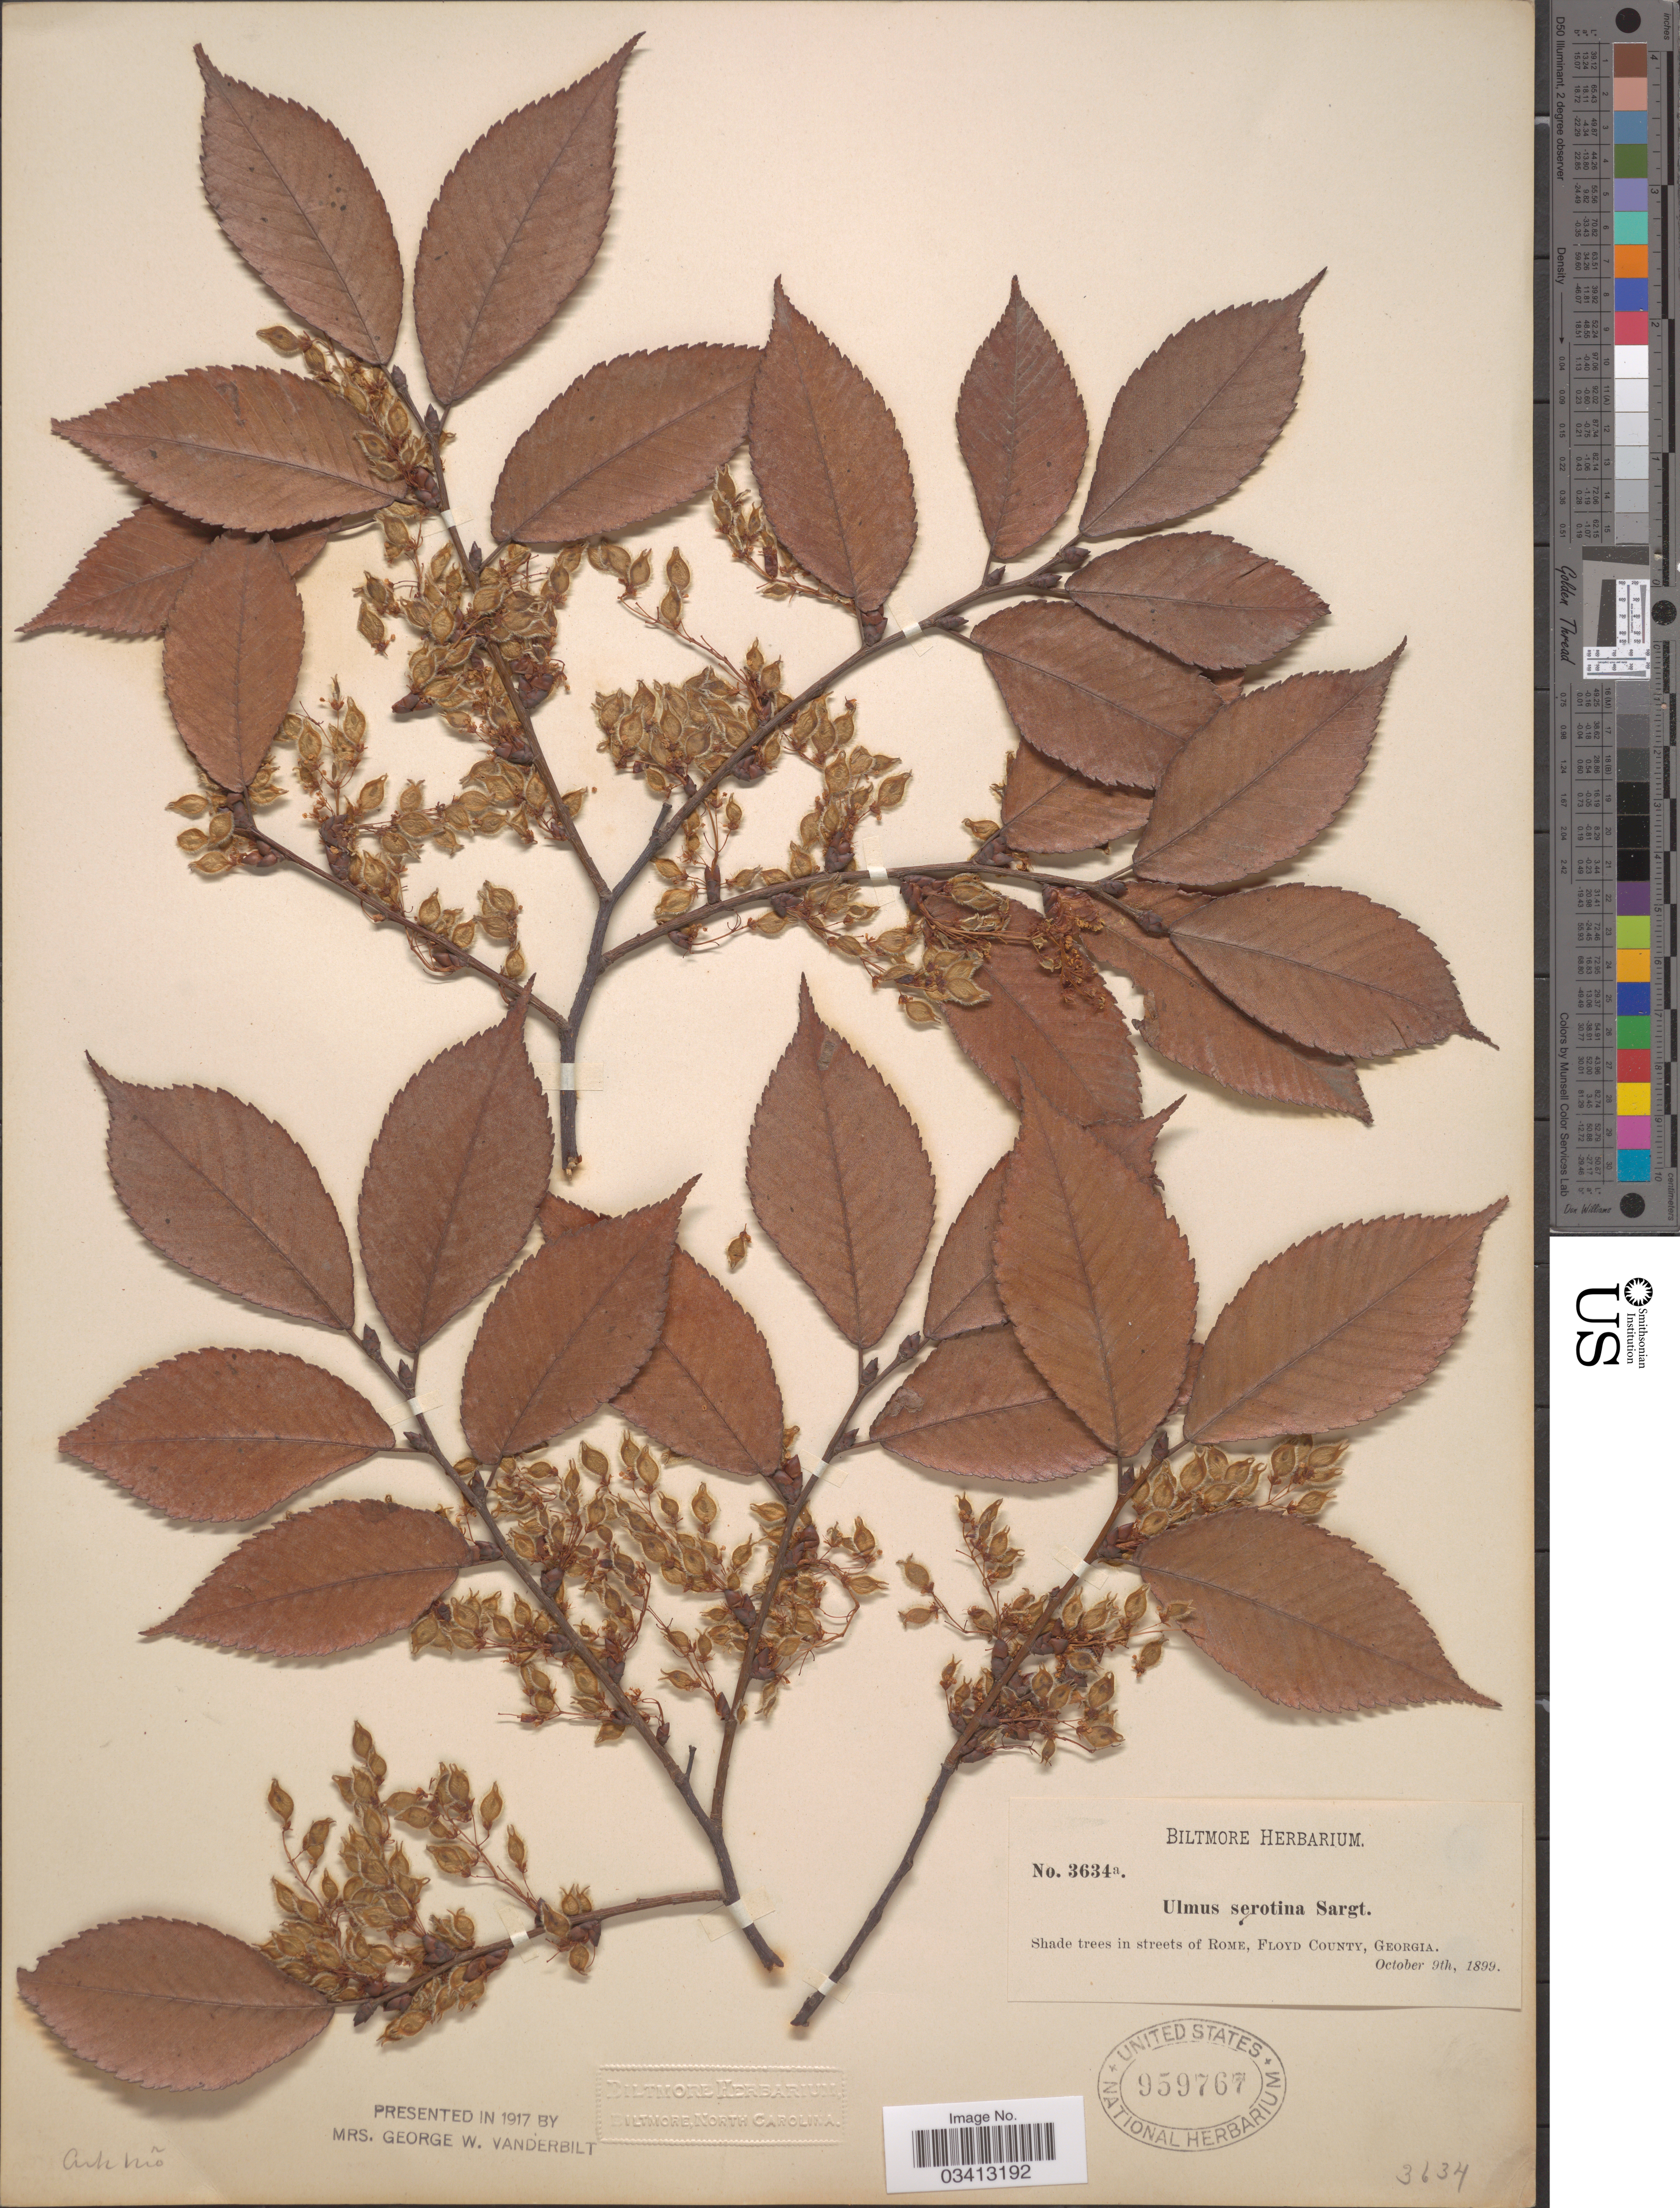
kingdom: Plantae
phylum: Tracheophyta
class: Magnoliopsida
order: Rosales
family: Ulmaceae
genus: Ulmus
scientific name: Ulmus serotina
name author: Sarg.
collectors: ex herb. Biltmore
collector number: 3634a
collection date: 1899-10-09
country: United States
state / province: Georgia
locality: In streets of Rome, Floyd County.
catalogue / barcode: US 959767